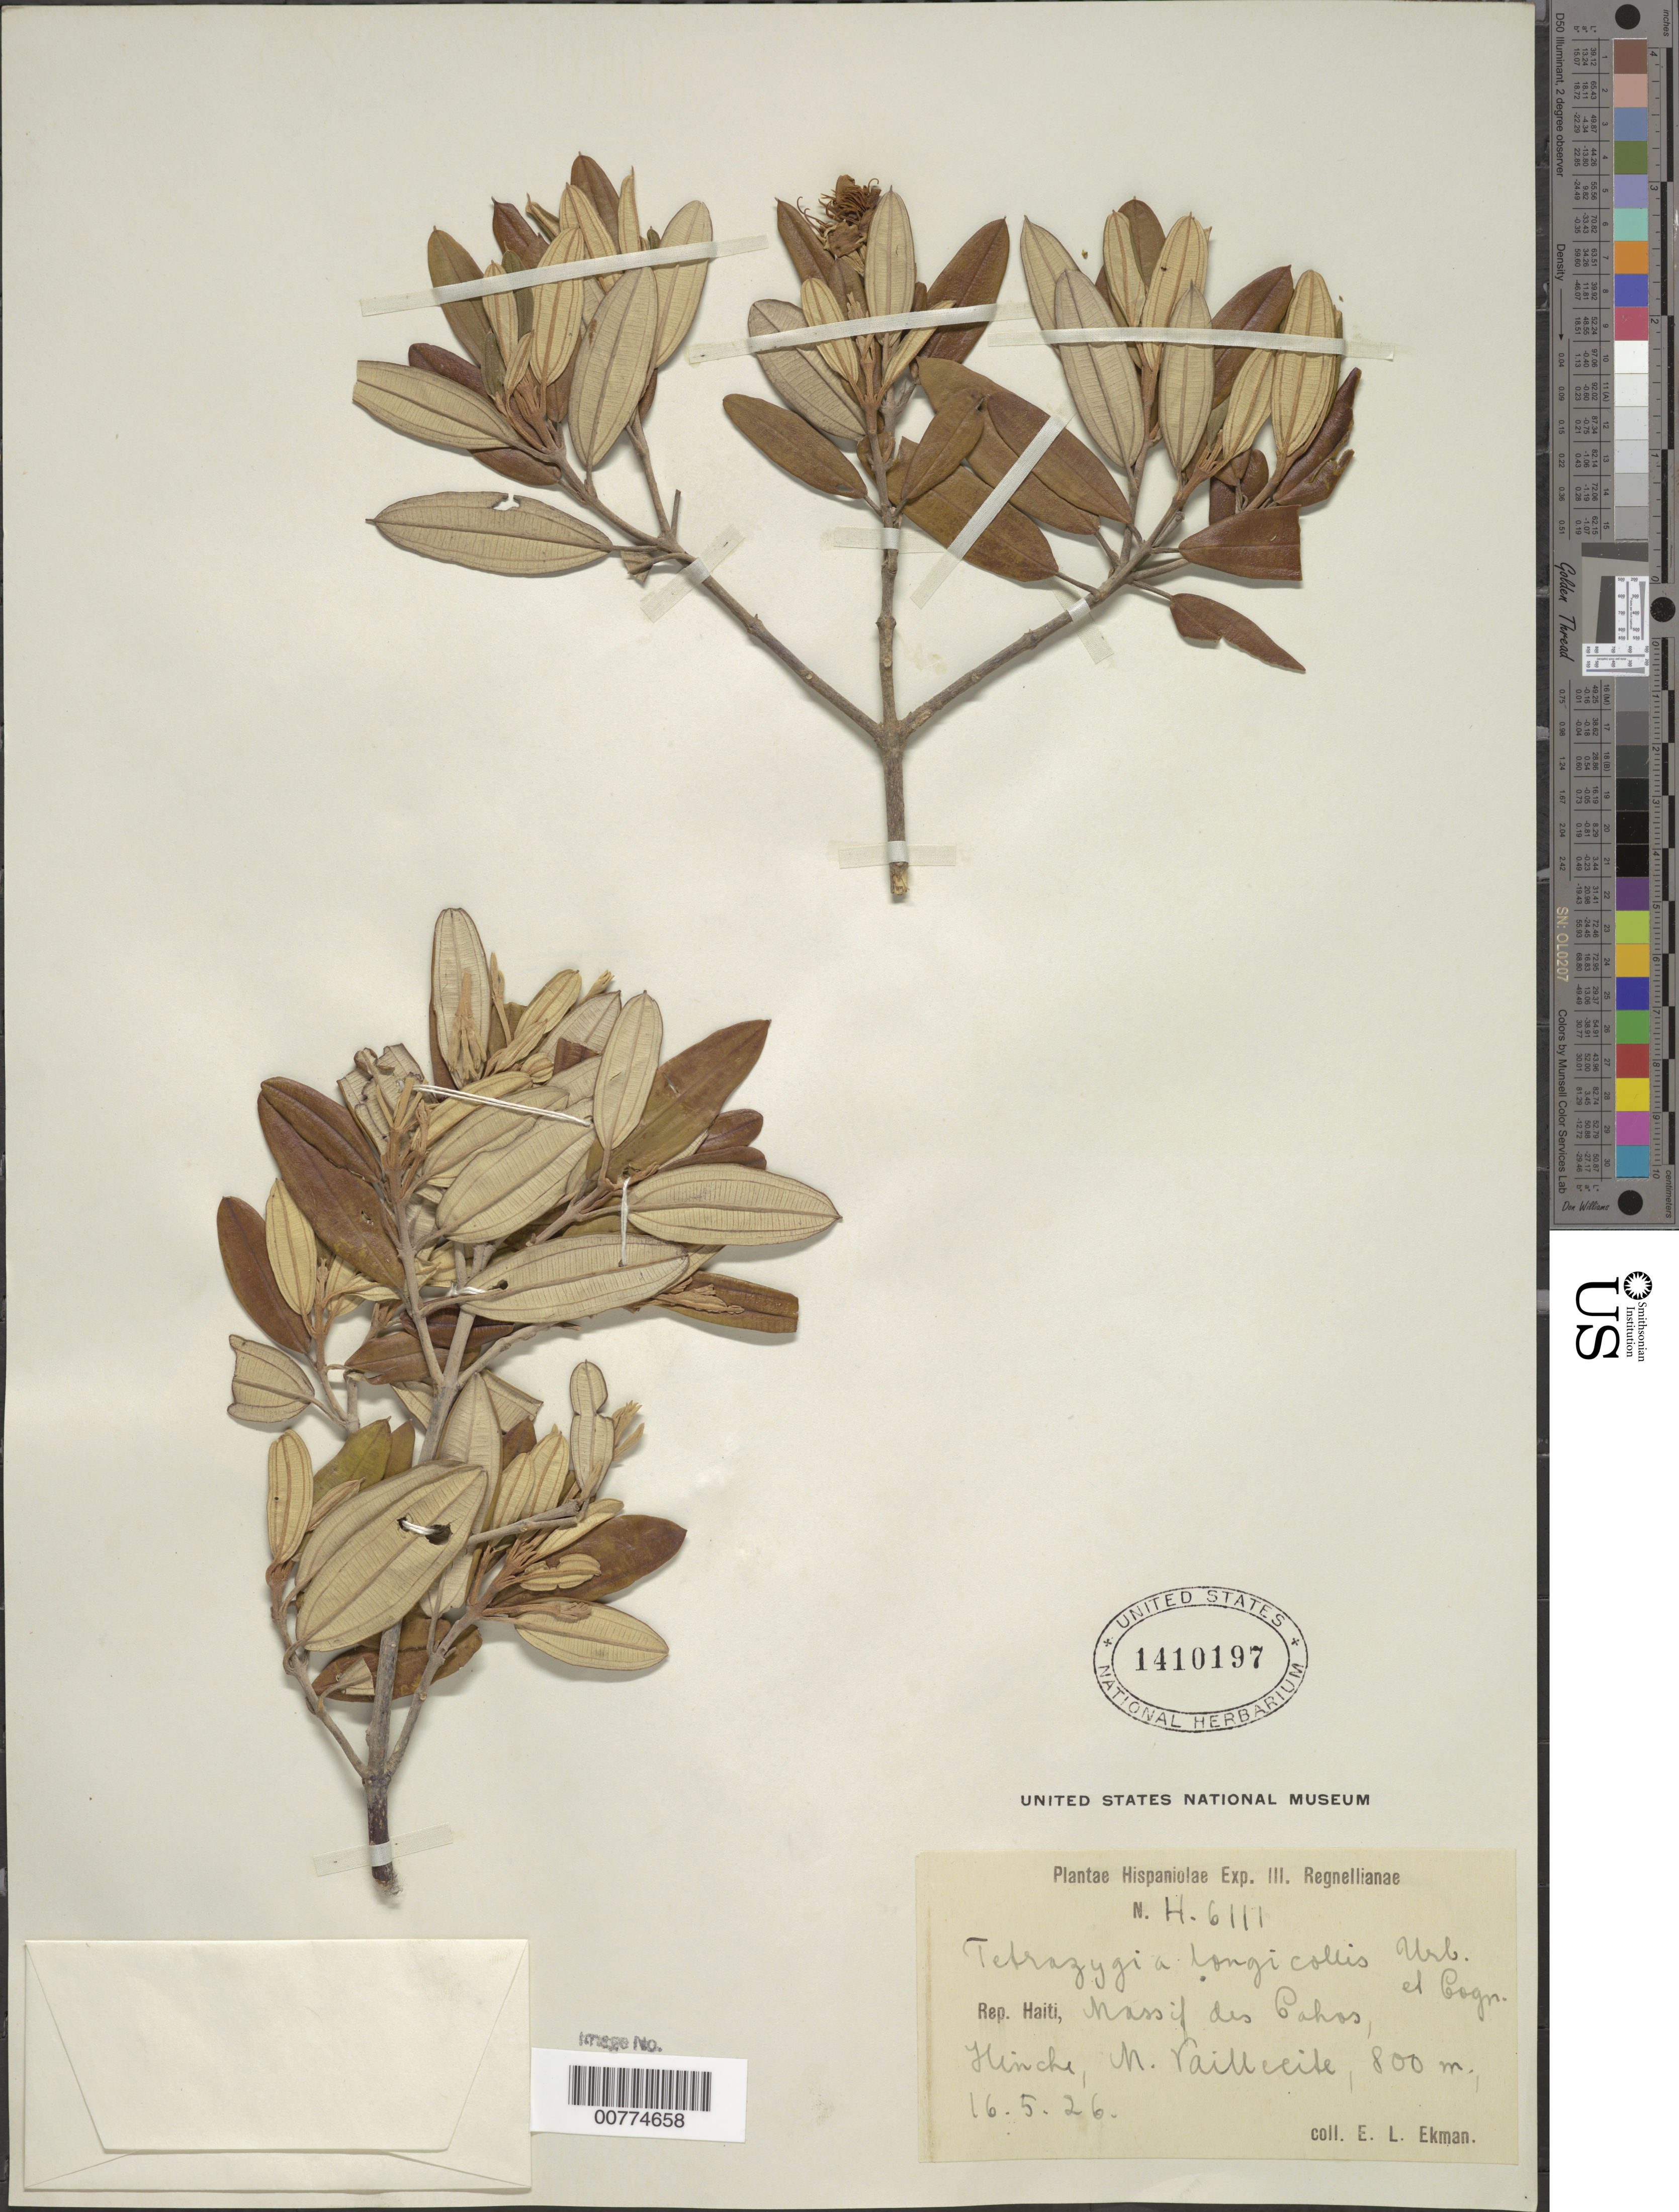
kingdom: Plantae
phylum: Tracheophyta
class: Magnoliopsida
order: Myrtales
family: Melastomataceae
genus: Miconia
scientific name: Miconia longicollis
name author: (Urb. & Cogn.) Judd & Bécquer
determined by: Judd, Walter S.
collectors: E. L. Ekman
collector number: H 6111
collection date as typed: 16 May 1926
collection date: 1926-05-16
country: Haiti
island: Hispaniola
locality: Massif des Cahos, Hinche, M. Vailleite.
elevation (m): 800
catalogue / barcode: US 1410197